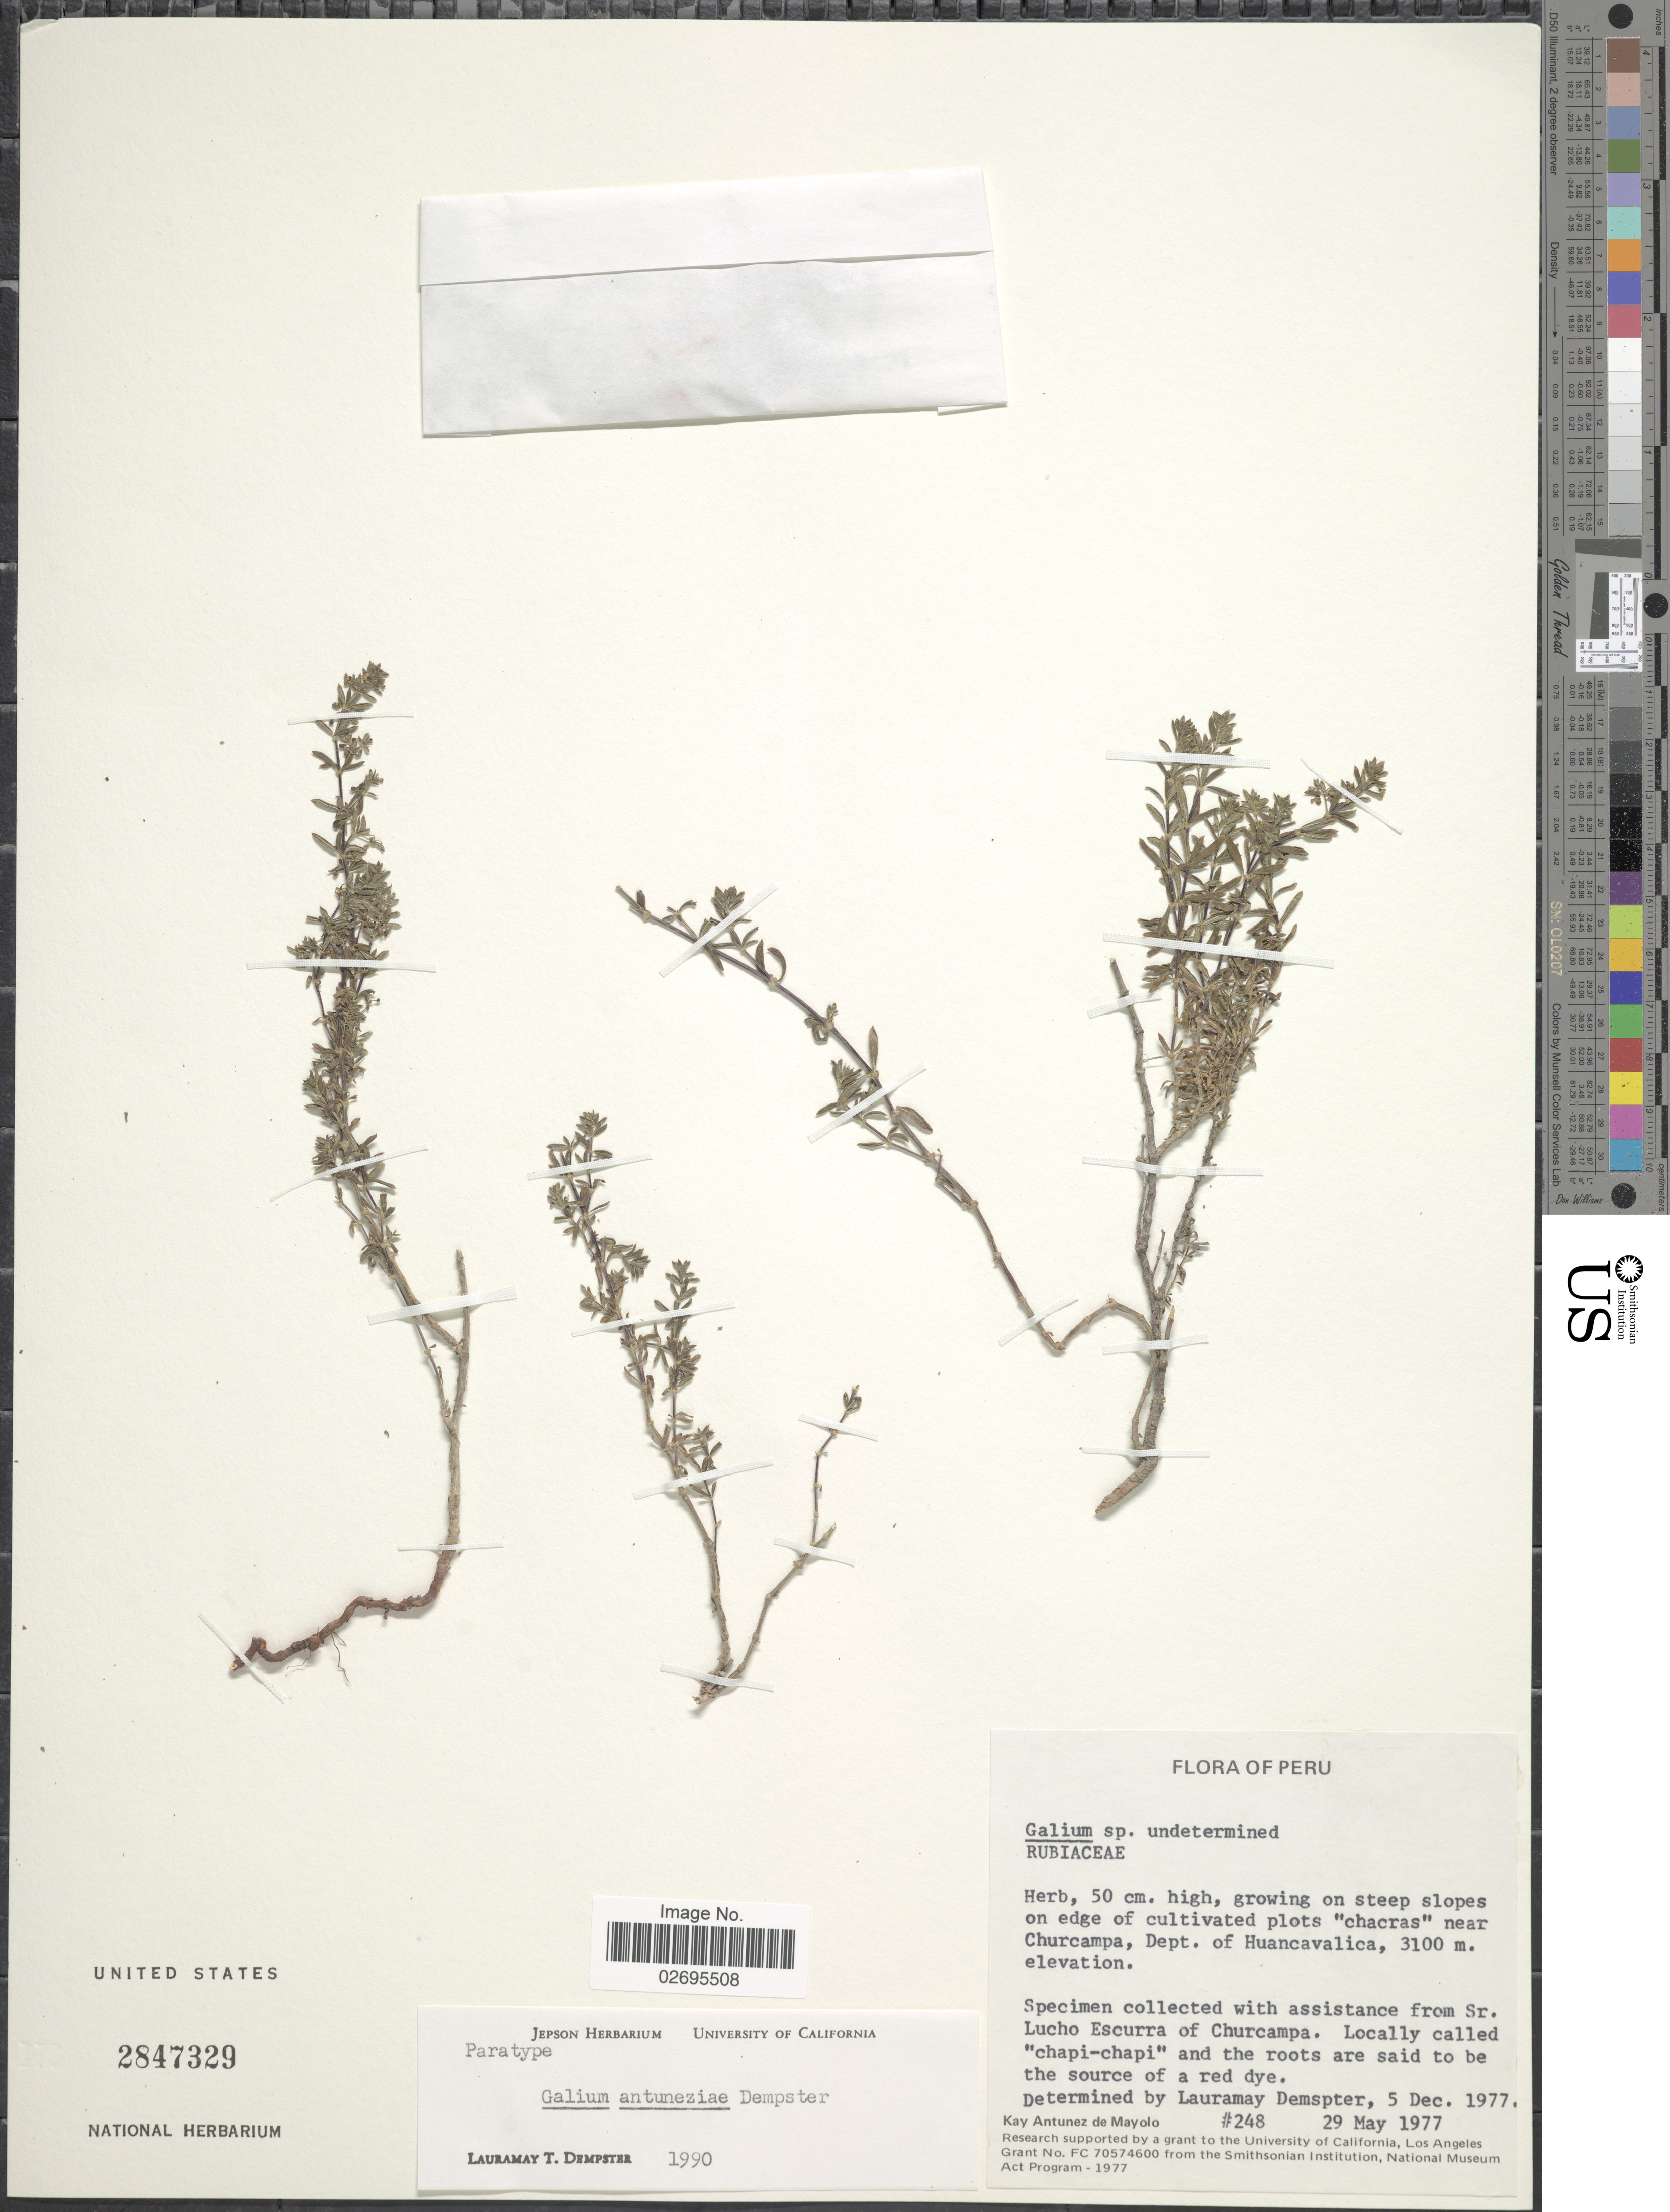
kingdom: Plantae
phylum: Tracheophyta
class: Magnoliopsida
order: Gentianales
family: Rubiaceae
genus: Galium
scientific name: Galium antuneziae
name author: Dempster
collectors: K. Antunez de Mayolo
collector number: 248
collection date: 1977-05-29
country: Peru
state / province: Huancavelica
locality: Growing on steep slopes on edge of cultivated plots 'chacras' near Churcampa, Dept. of Huancavalica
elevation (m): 3100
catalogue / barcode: US 2847329